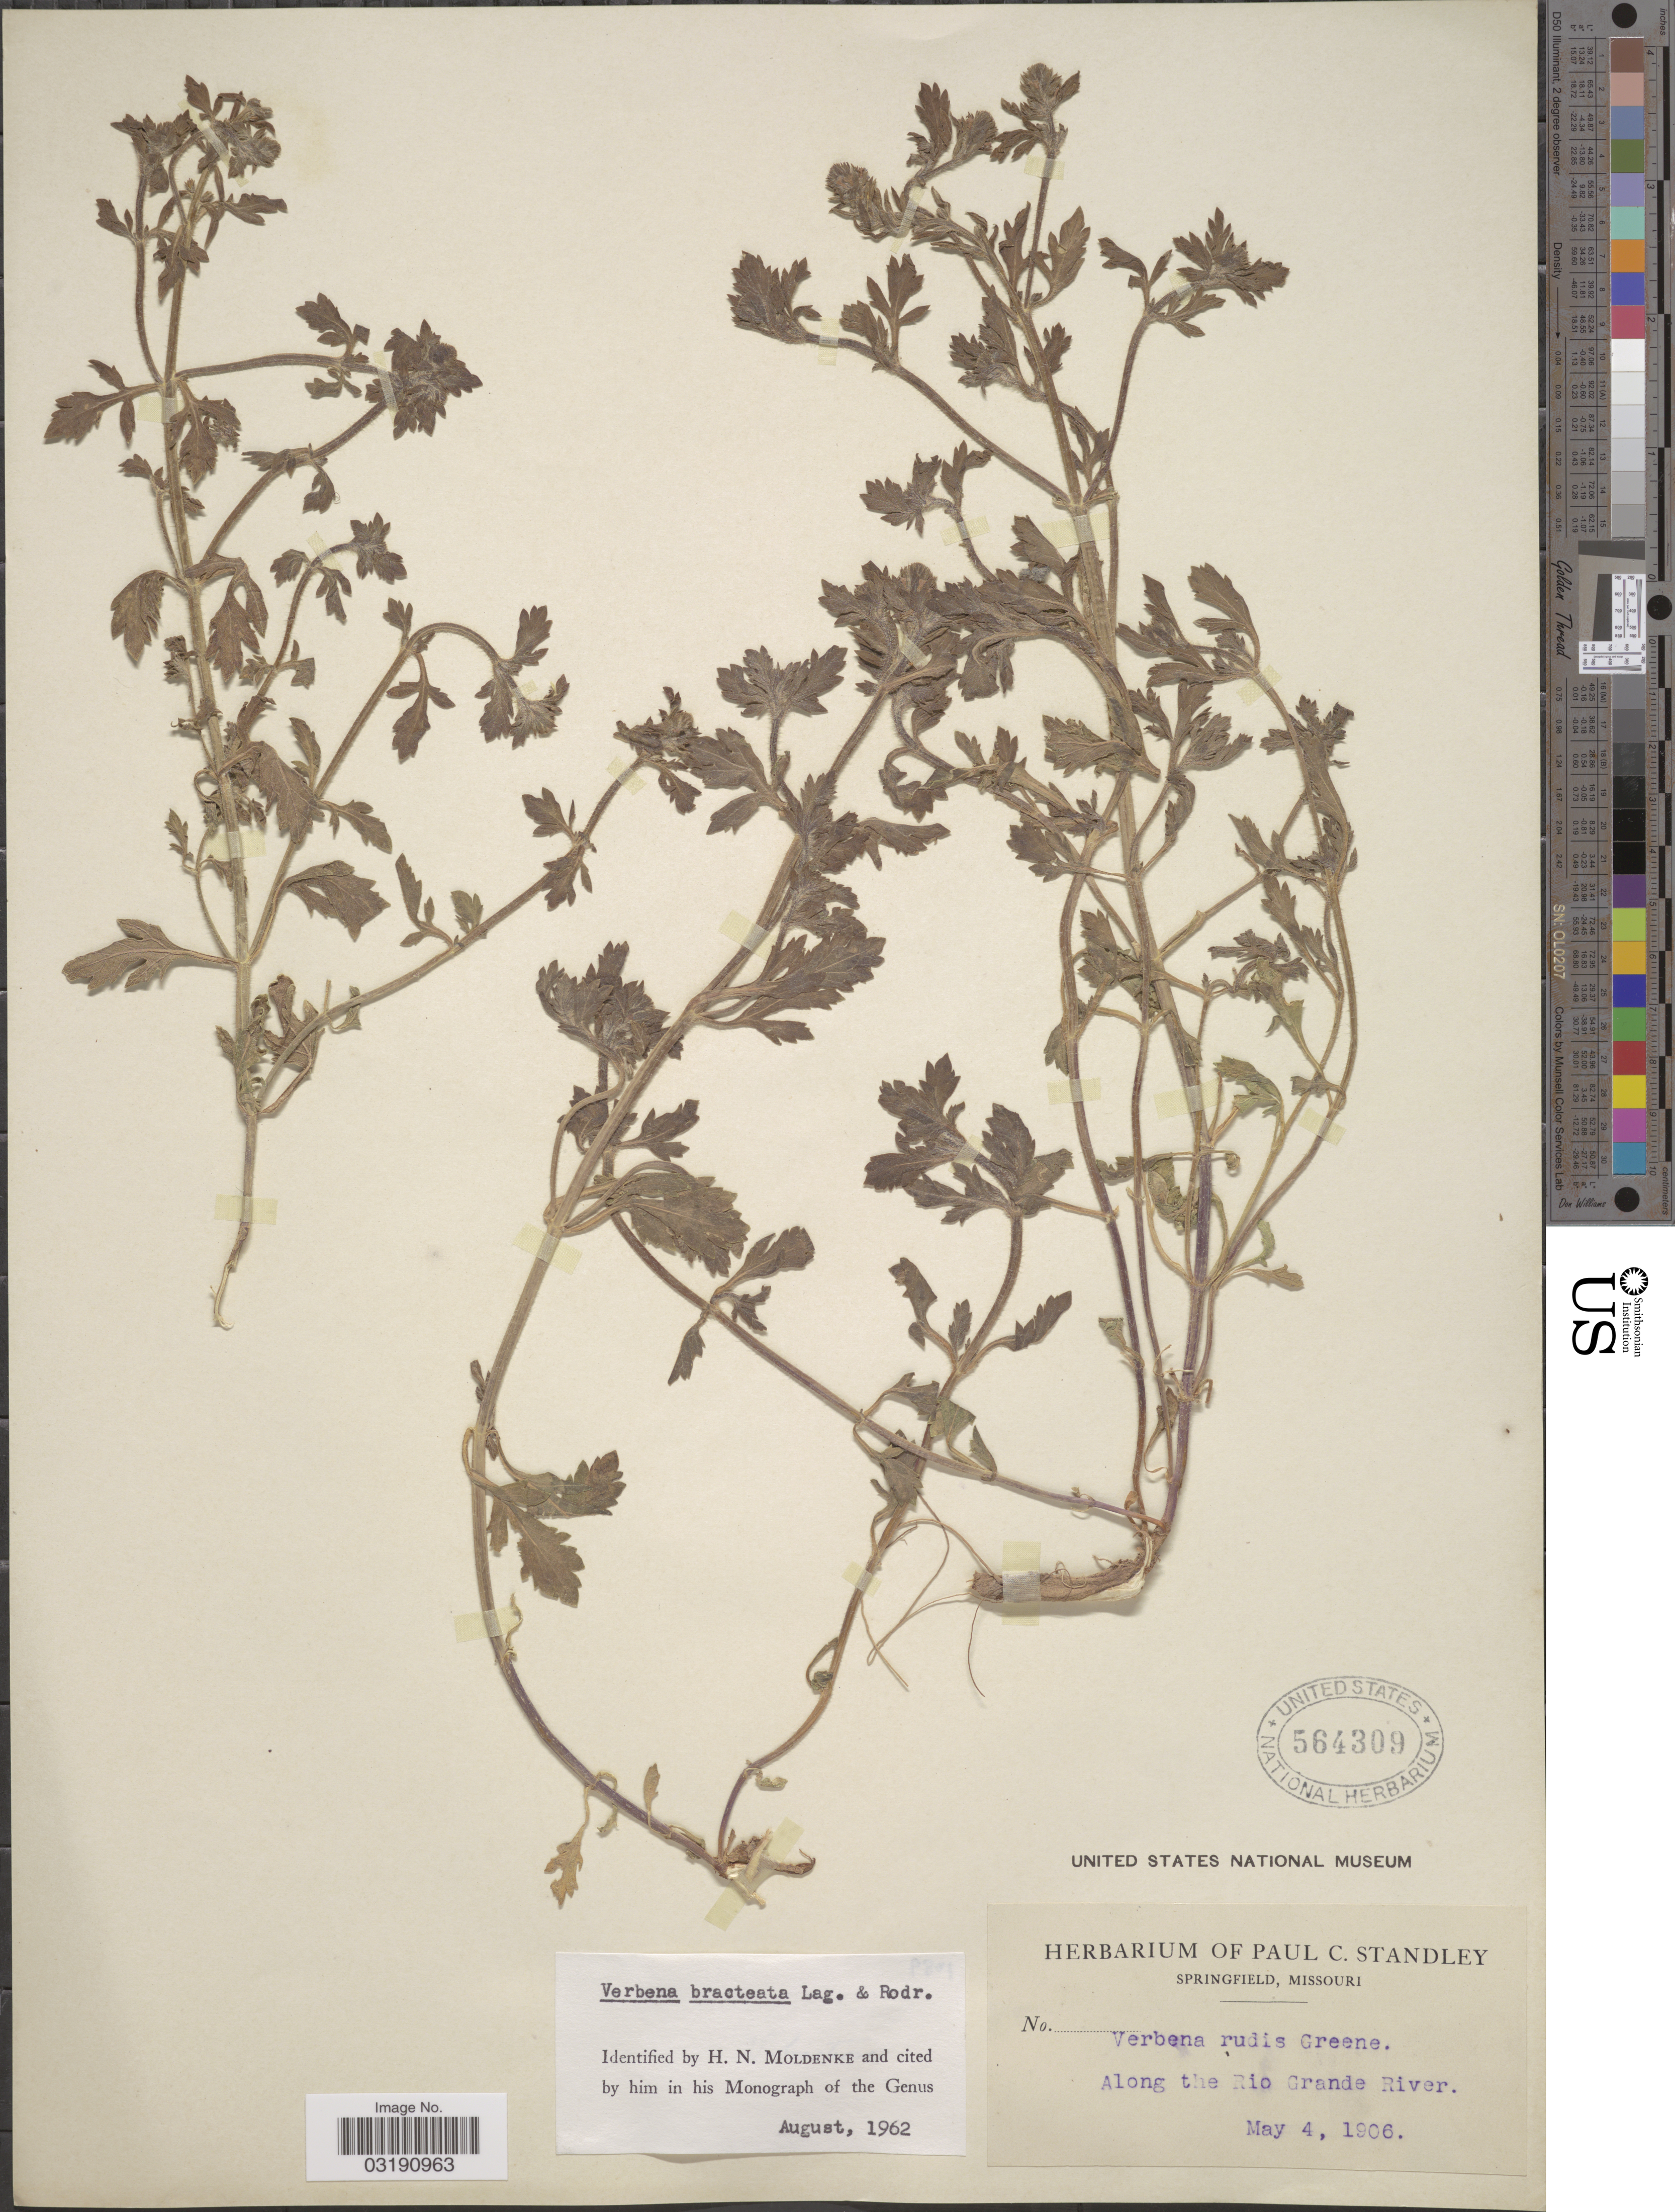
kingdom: Plantae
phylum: Tracheophyta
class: Magnoliopsida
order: Lamiales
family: Verbenaceae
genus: Verbena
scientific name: Verbena bracteata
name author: Cav. ex Lag. & Rodr.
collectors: P. C. Standley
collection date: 1906-05-04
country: United States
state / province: Missouri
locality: Along the Rio Grande River.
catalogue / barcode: US 564309